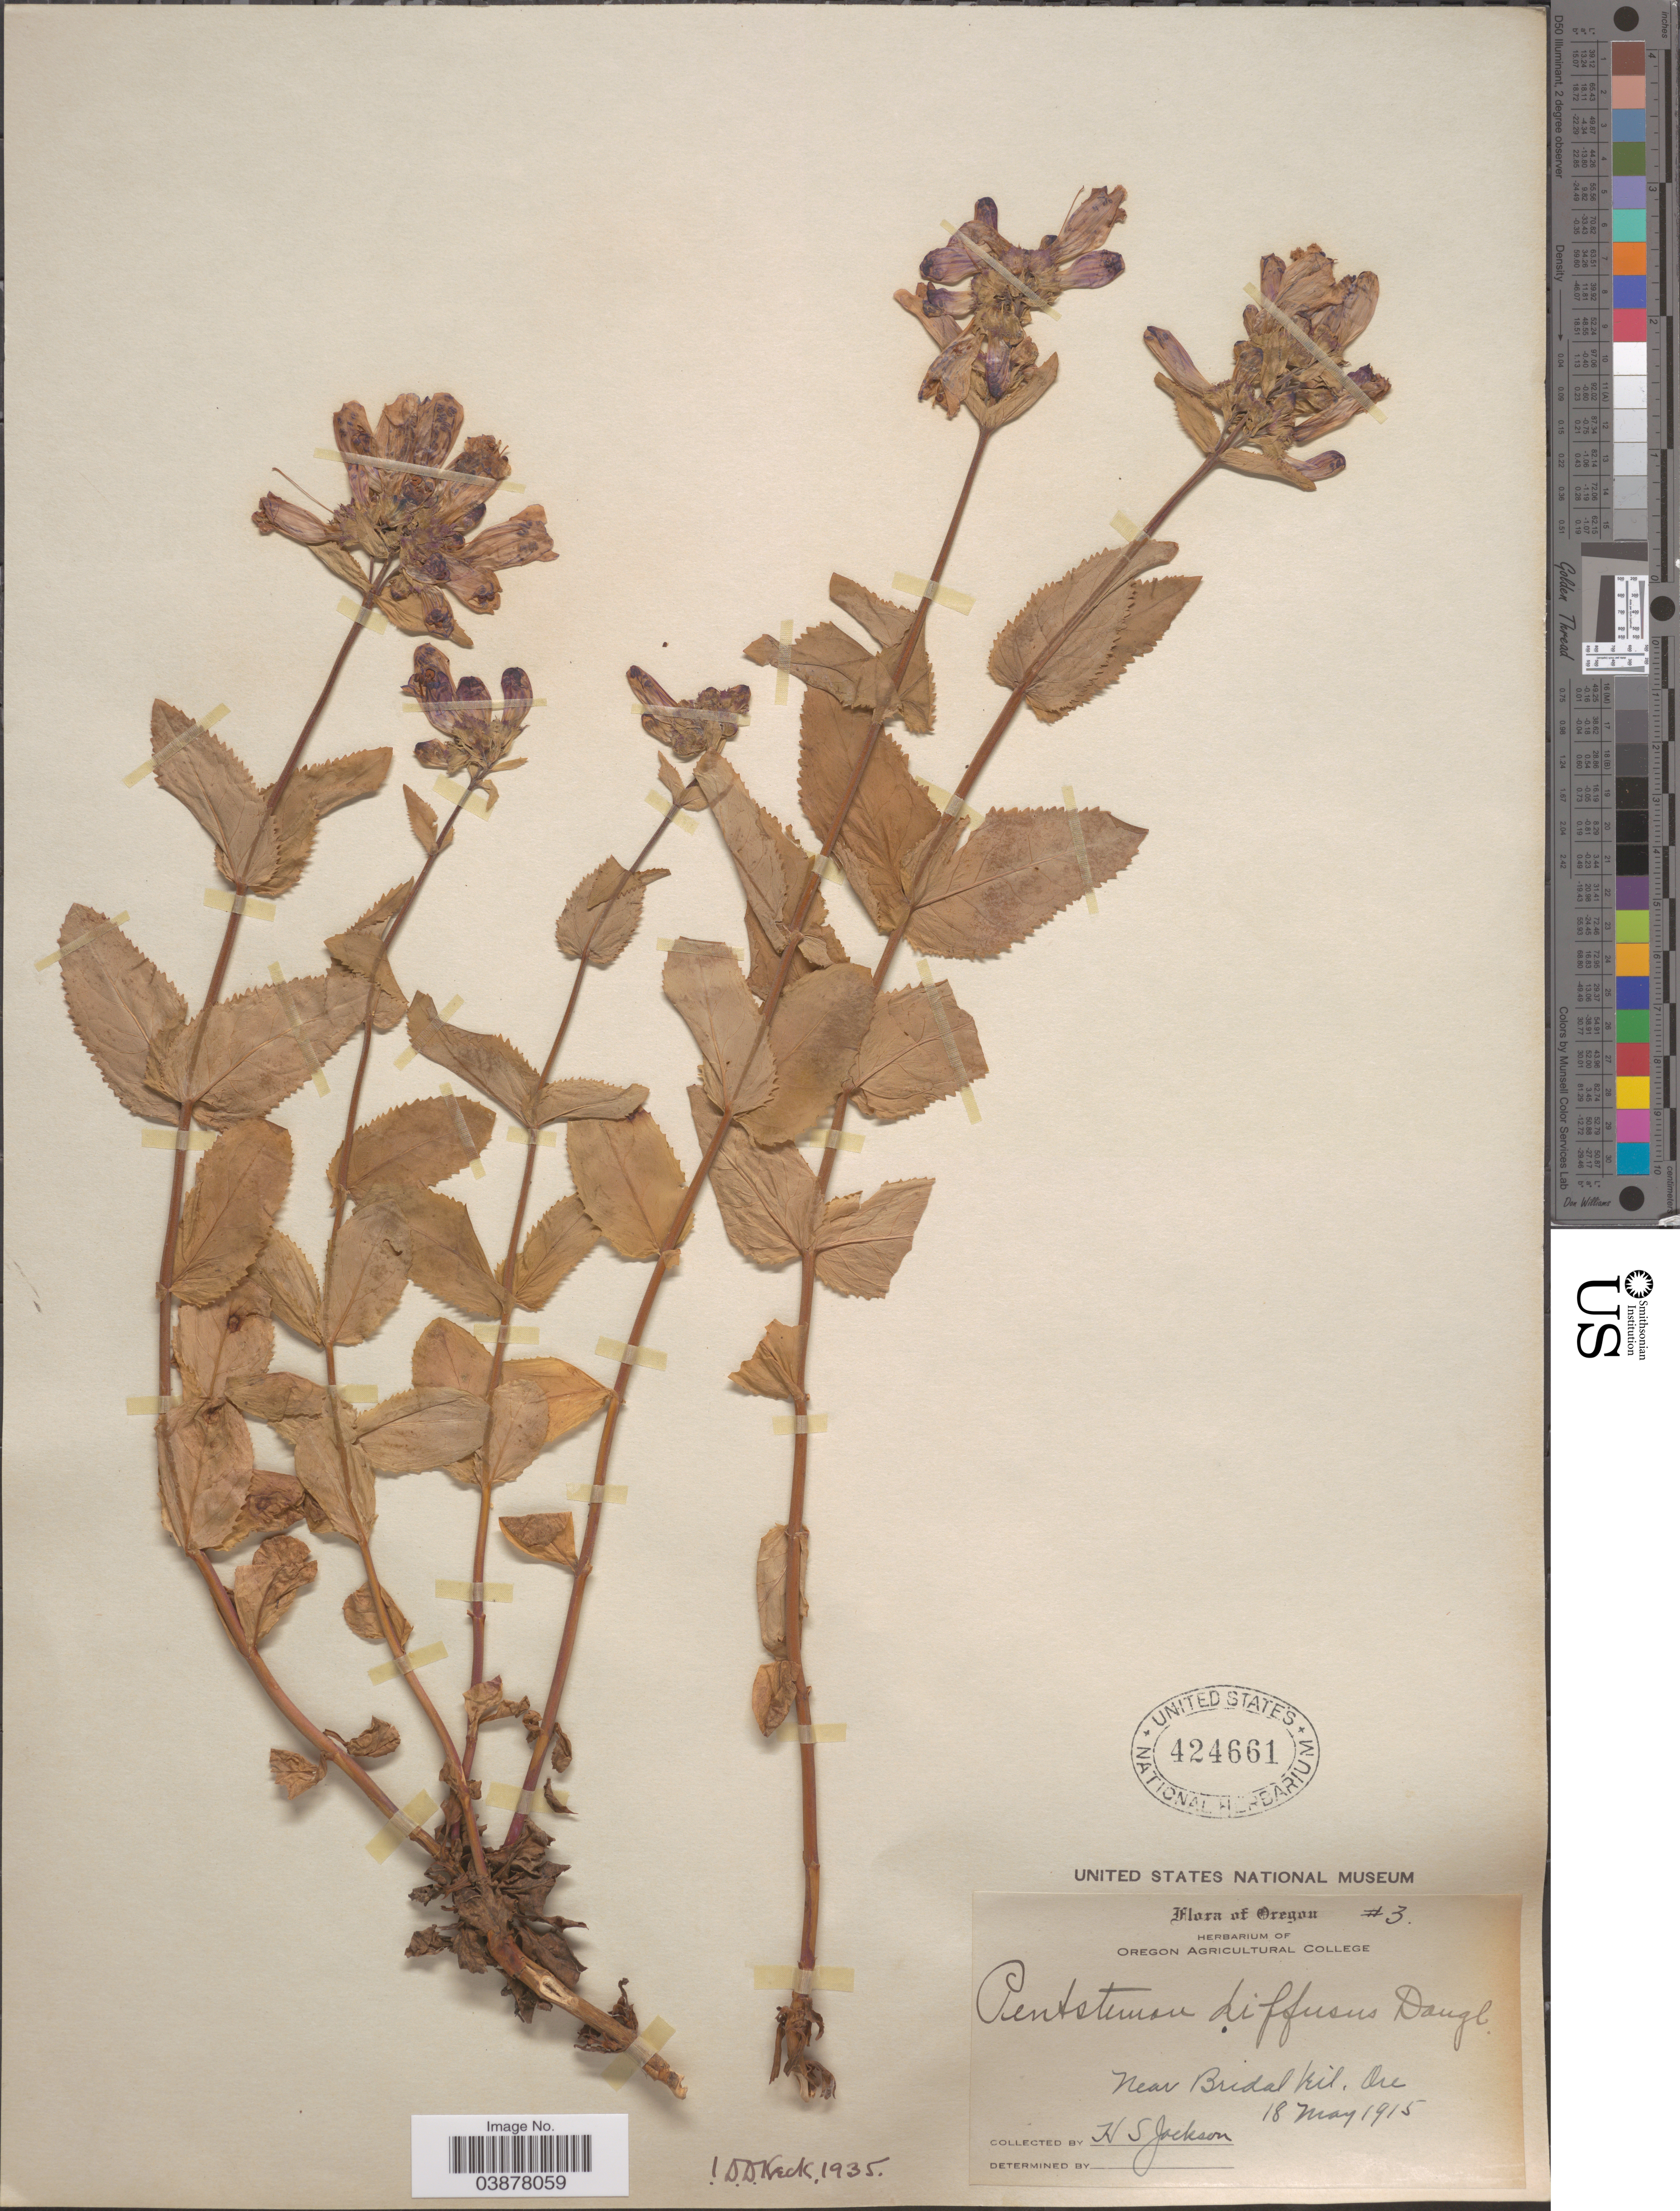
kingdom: Plantae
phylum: Tracheophyta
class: Magnoliopsida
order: Lamiales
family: Plantaginaceae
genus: Penstemon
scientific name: Penstemon serrulatus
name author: Menzies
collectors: H. Jackson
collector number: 3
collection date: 1915-05-18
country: United States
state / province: Oregon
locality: Near Bridal Veil.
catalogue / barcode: US 424661